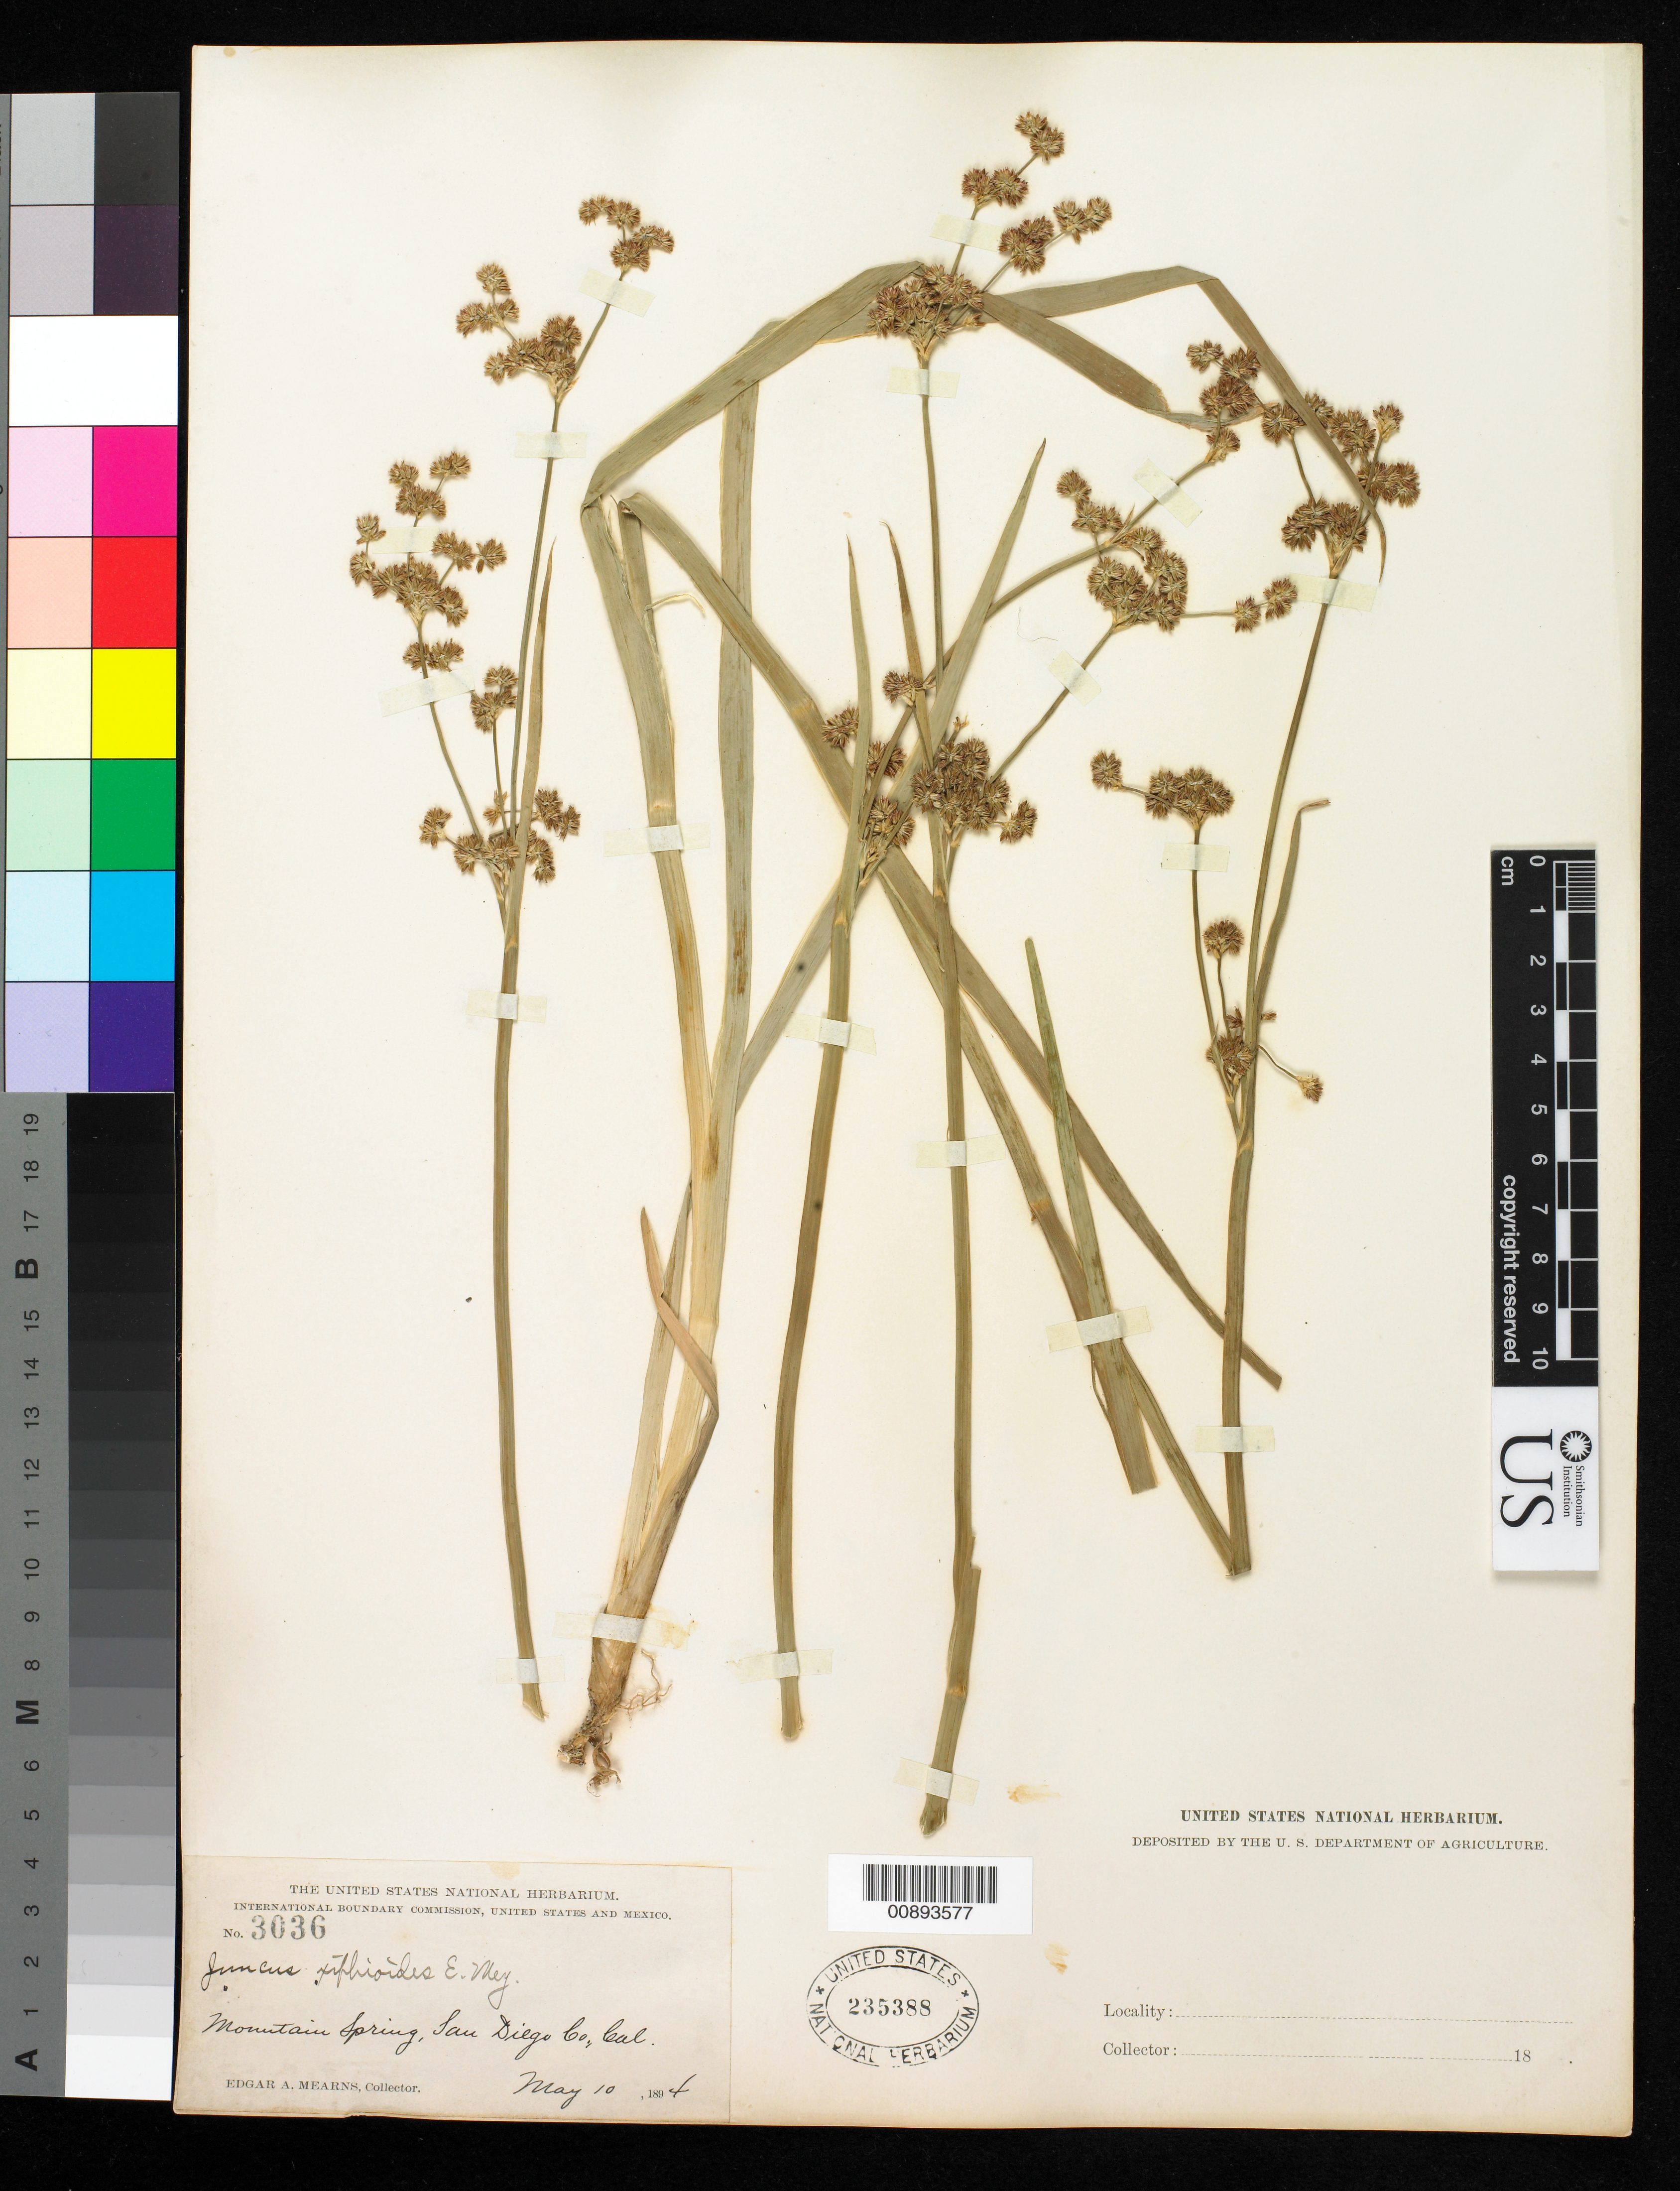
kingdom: Plantae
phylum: Tracheophyta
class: Liliopsida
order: Poales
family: Juncaceae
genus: Juncus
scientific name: Juncus xiphioides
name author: E. Mey.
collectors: E. A. Mearns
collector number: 3036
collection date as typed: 10 May 1894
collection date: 1894-05-10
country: United States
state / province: California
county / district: San Diego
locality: Mountain Spring, San Diego County, California.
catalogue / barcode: US 235388